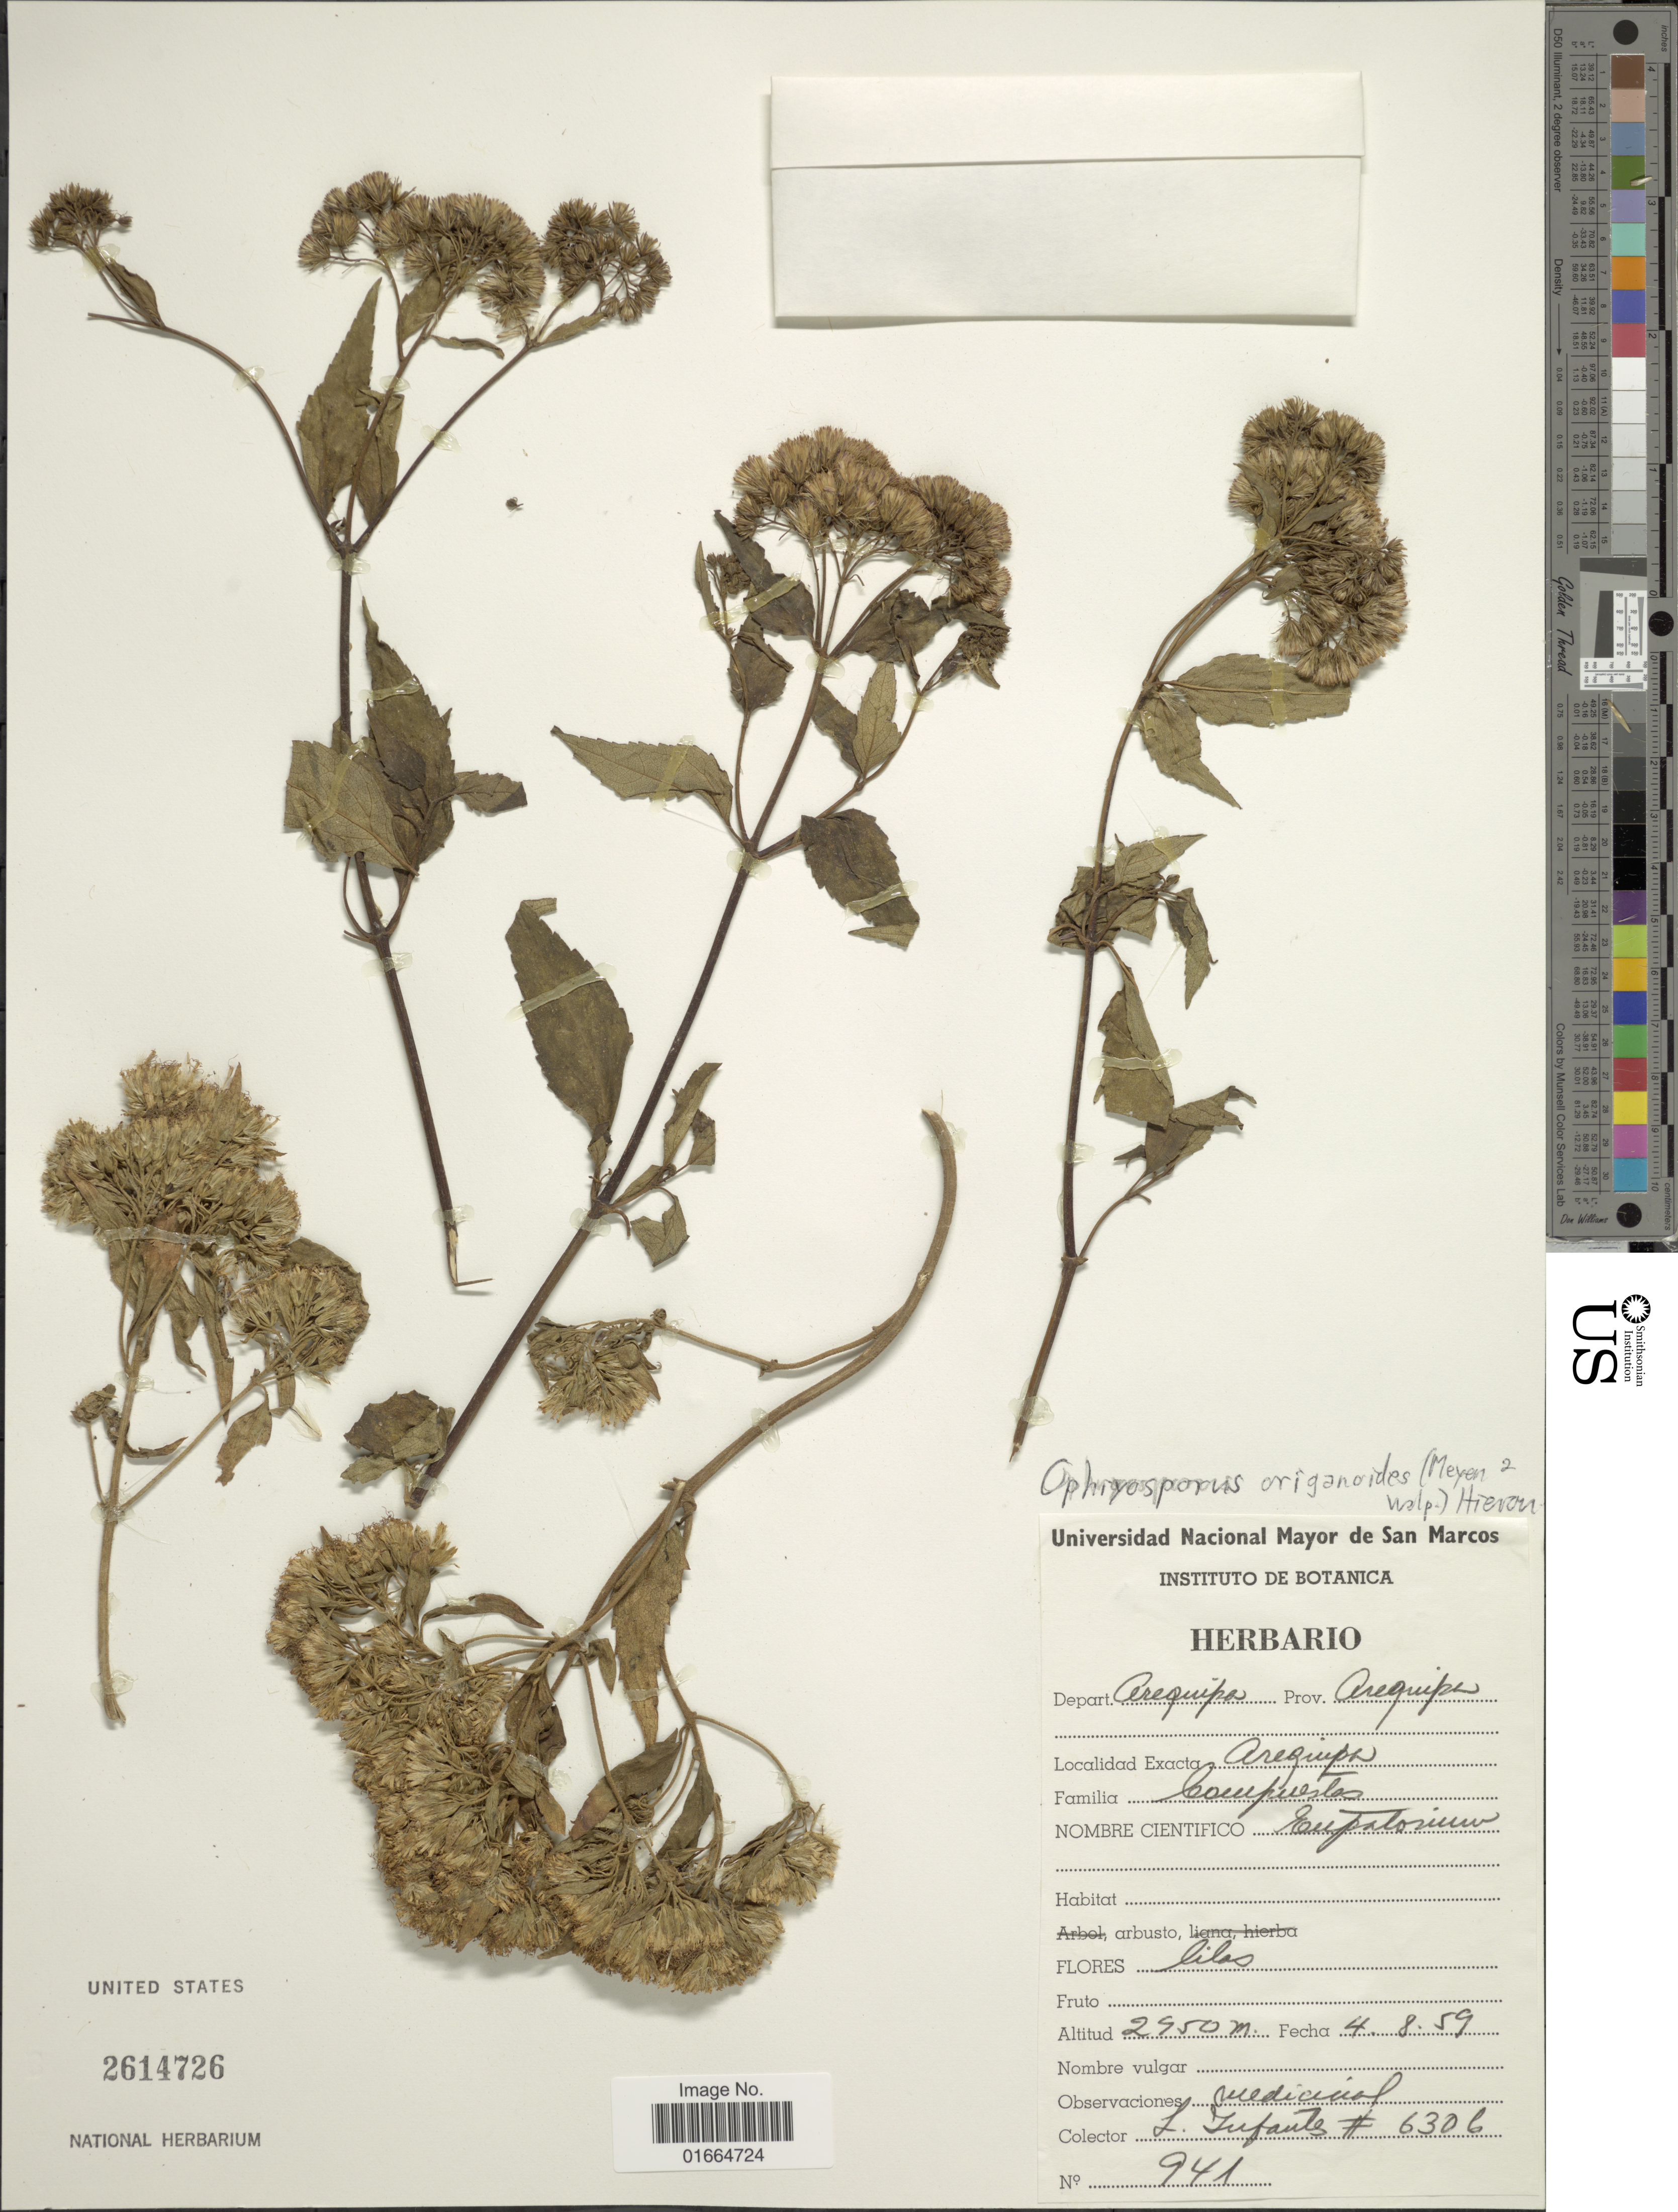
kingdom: Plantae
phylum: Tracheophyta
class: Magnoliopsida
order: Asterales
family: Asteraceae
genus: Ophryosporus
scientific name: Ophryosporus heptanthus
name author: (Sch. Bip. ex Wedd.) R.M. King & H. Rob.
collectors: L. Sufantes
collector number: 6306/941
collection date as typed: Transcribed d/m/y: 4/8/59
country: Peru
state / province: Arequipa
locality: Depart. Arequipa, Prov. Arequipa, Arequipa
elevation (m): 2950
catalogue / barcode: US 2614726